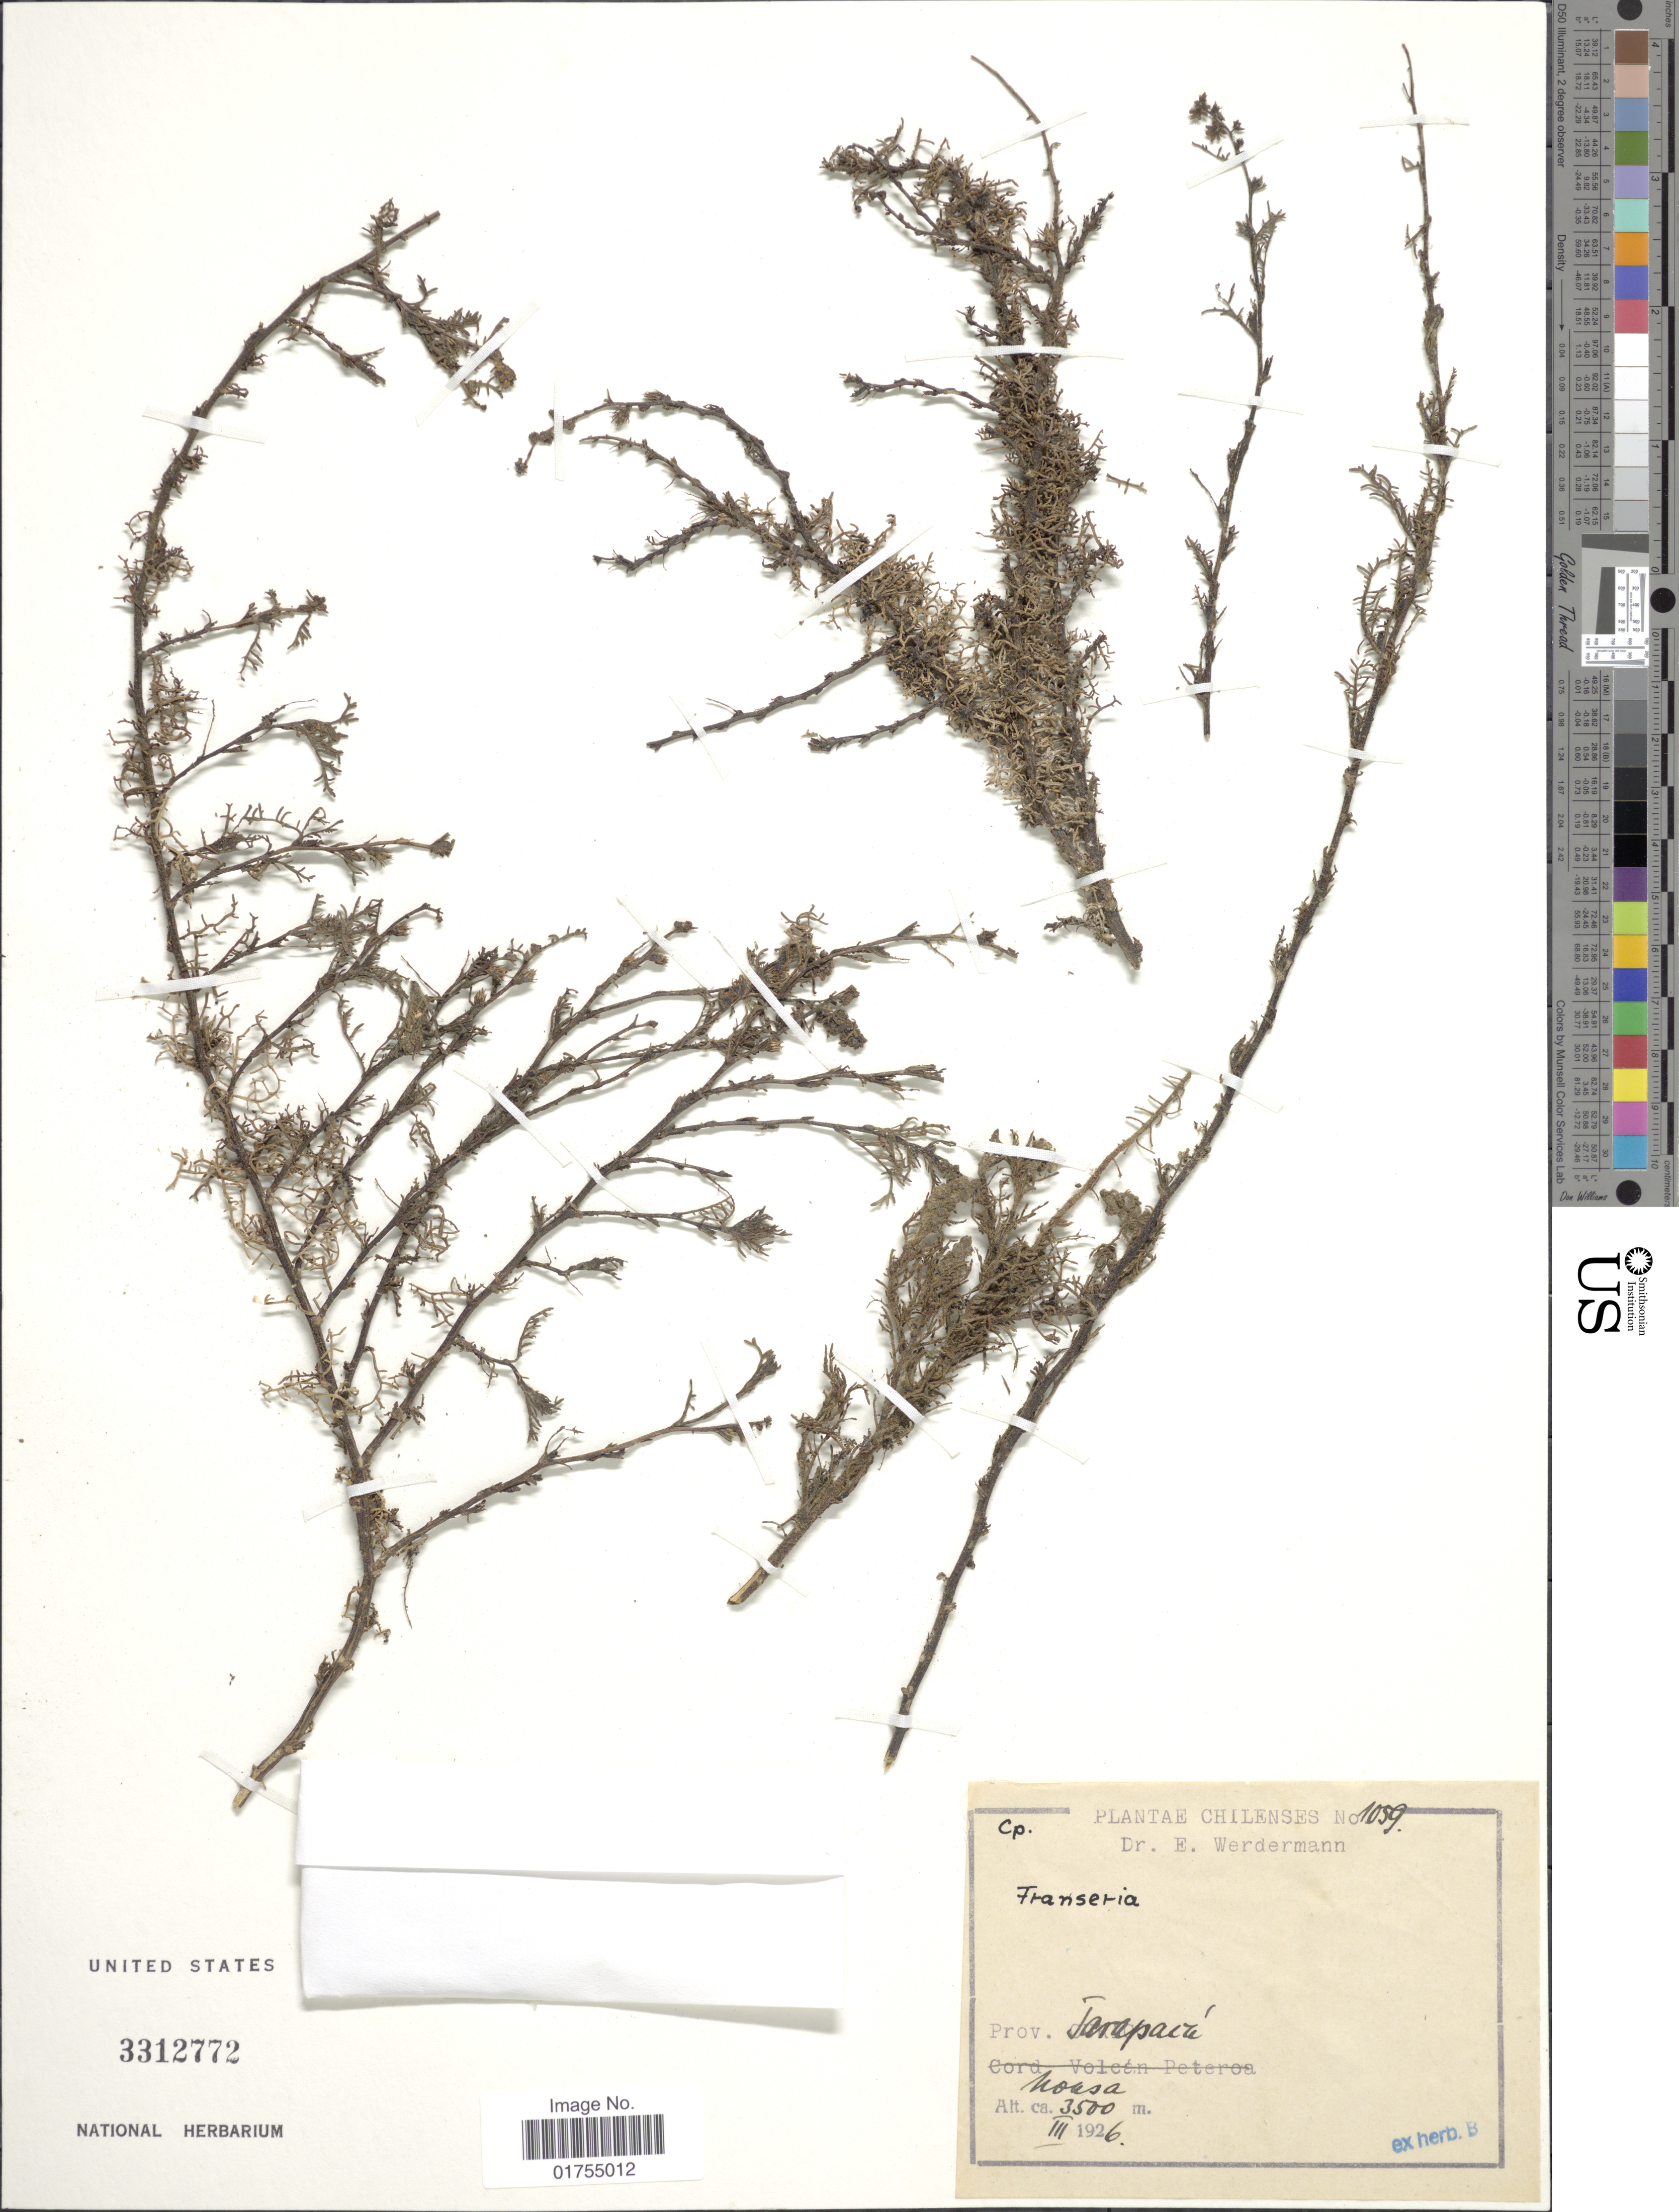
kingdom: Plantae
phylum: Tracheophyta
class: Magnoliopsida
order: Asterales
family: Asteraceae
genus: Franseria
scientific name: Franseria meyeniana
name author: Sch. Bip.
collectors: E. Werdermann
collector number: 1059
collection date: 1926-03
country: Chile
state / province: Tarapacá (I)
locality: Noasa.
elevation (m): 3500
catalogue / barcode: US 3312772